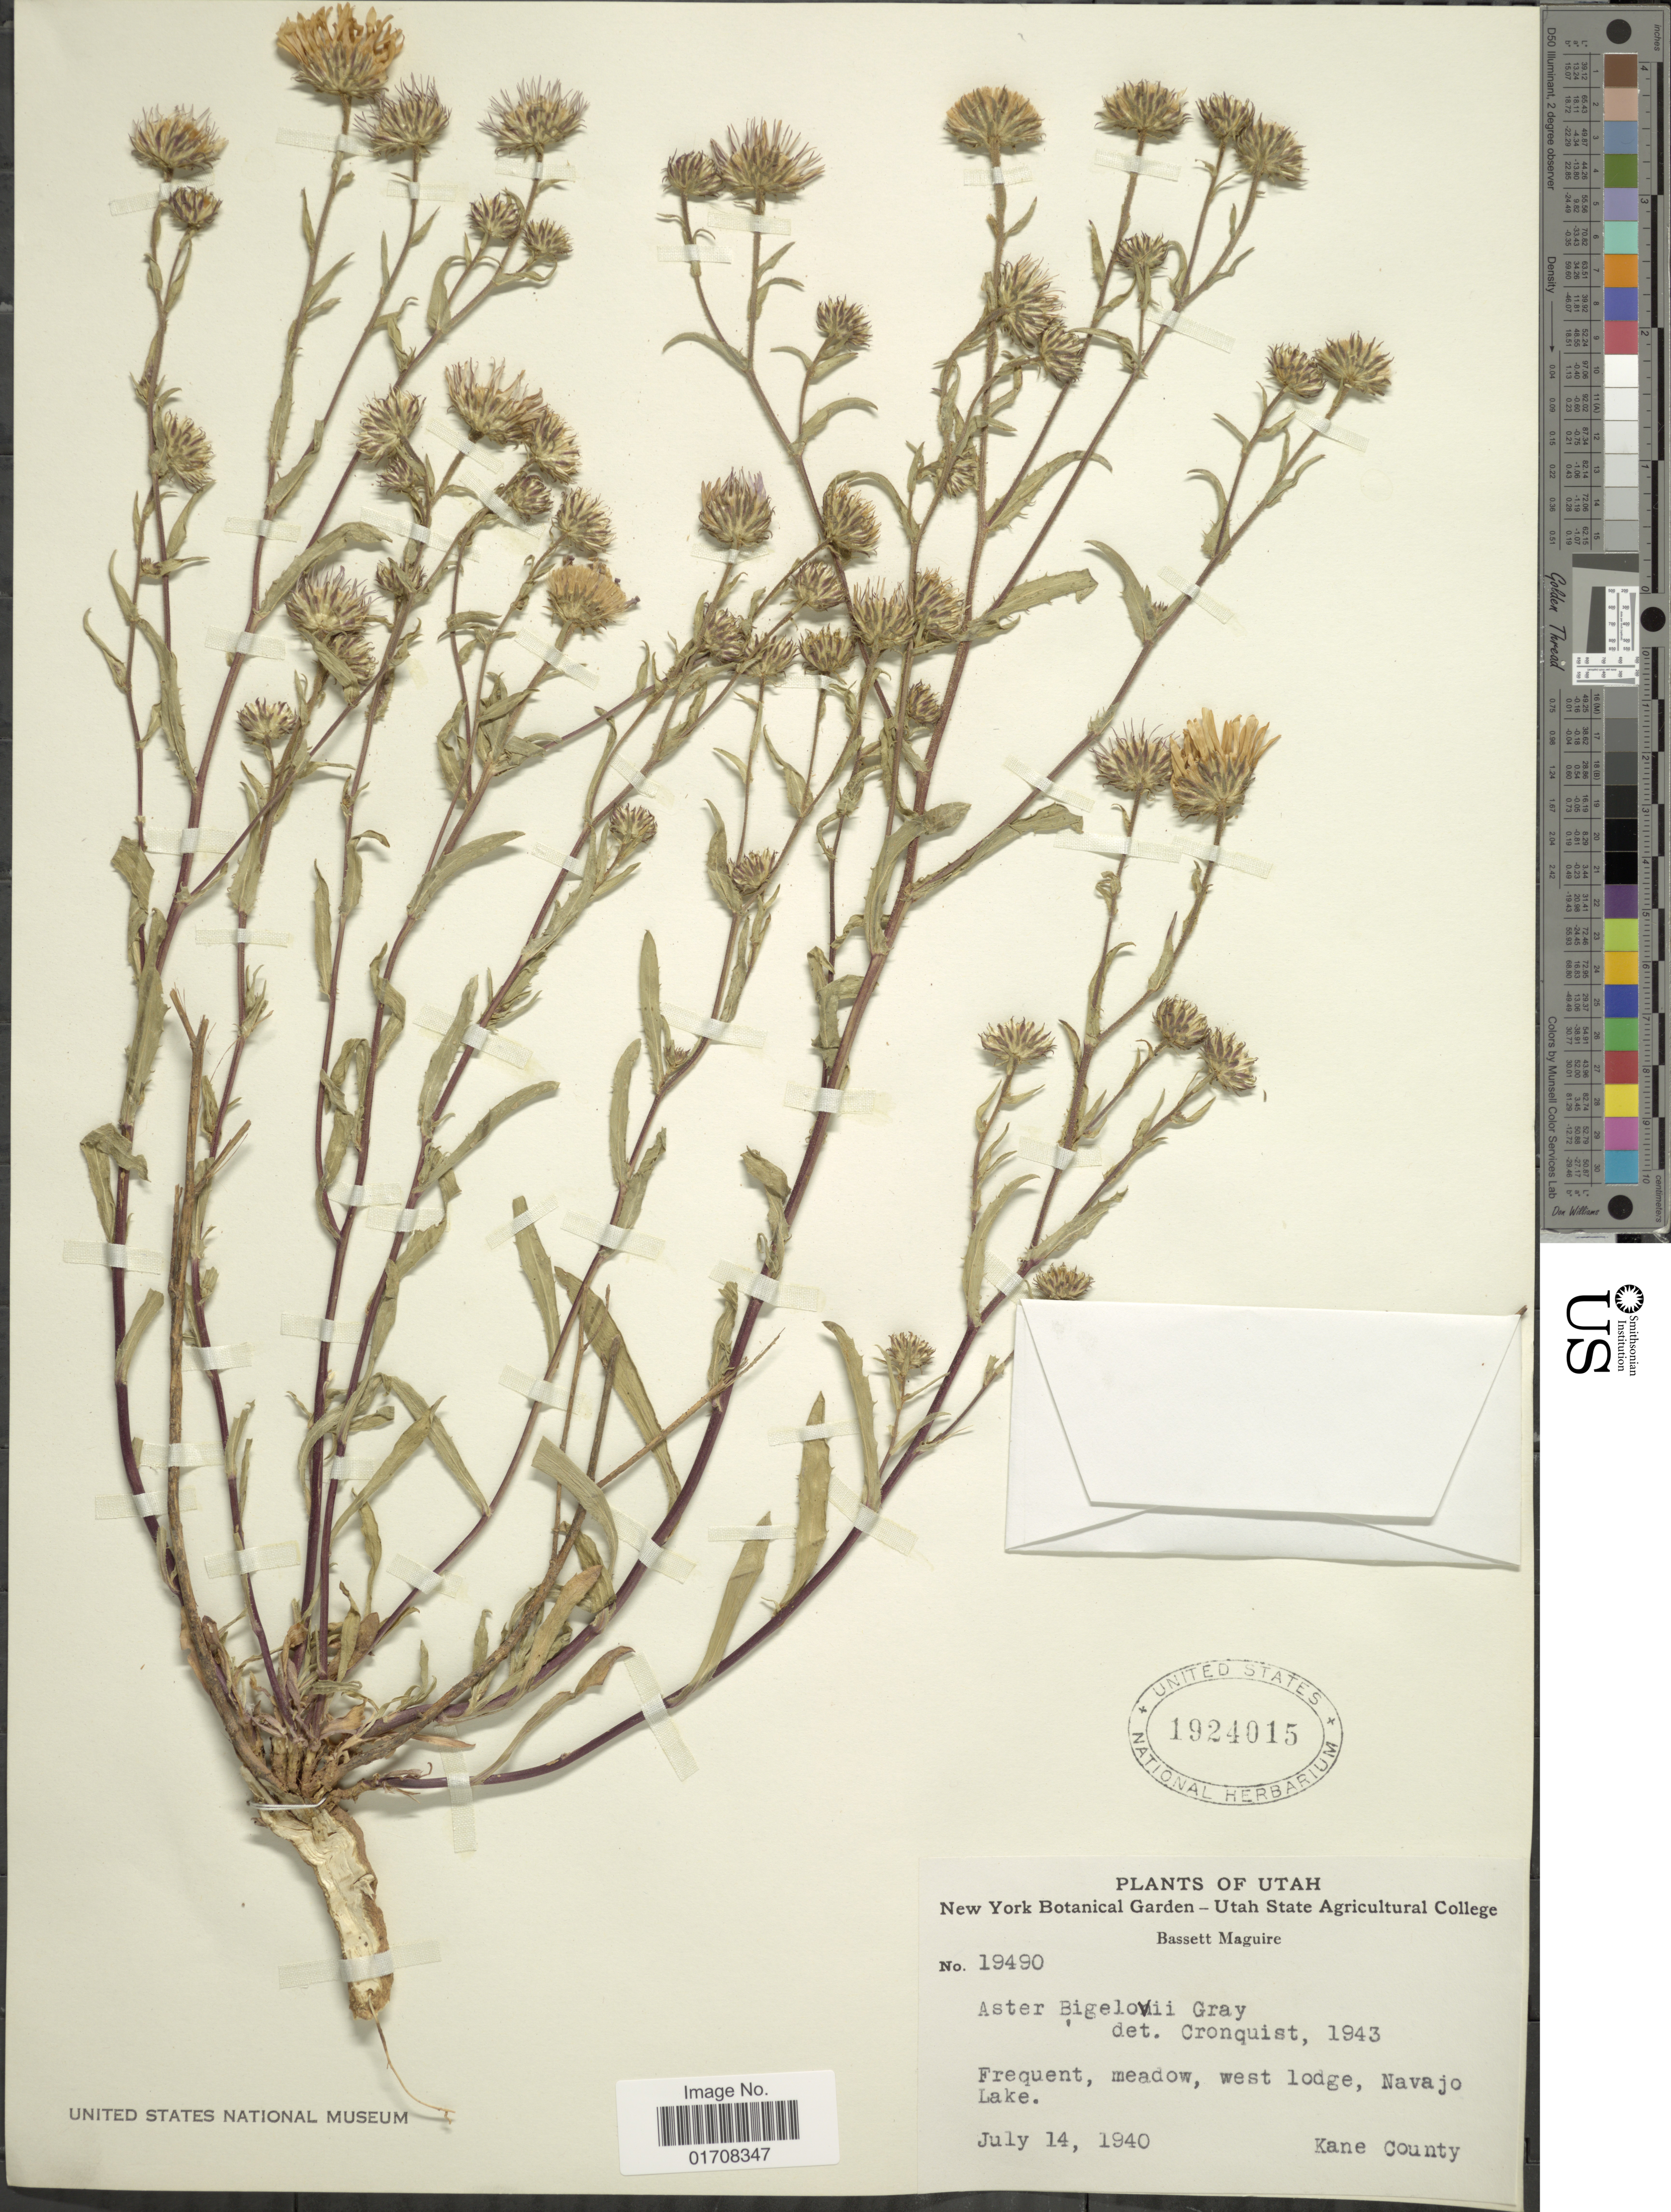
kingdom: Plantae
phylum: Tracheophyta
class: Magnoliopsida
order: Asterales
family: Asteraceae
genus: Machaeranthera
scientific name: Machaeranthera bigelovii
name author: (A. Gray) Greene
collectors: B. Maguire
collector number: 19490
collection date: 1940-07-14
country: United States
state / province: Utah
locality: Navajo Lake, Kane County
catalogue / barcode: US 1924015